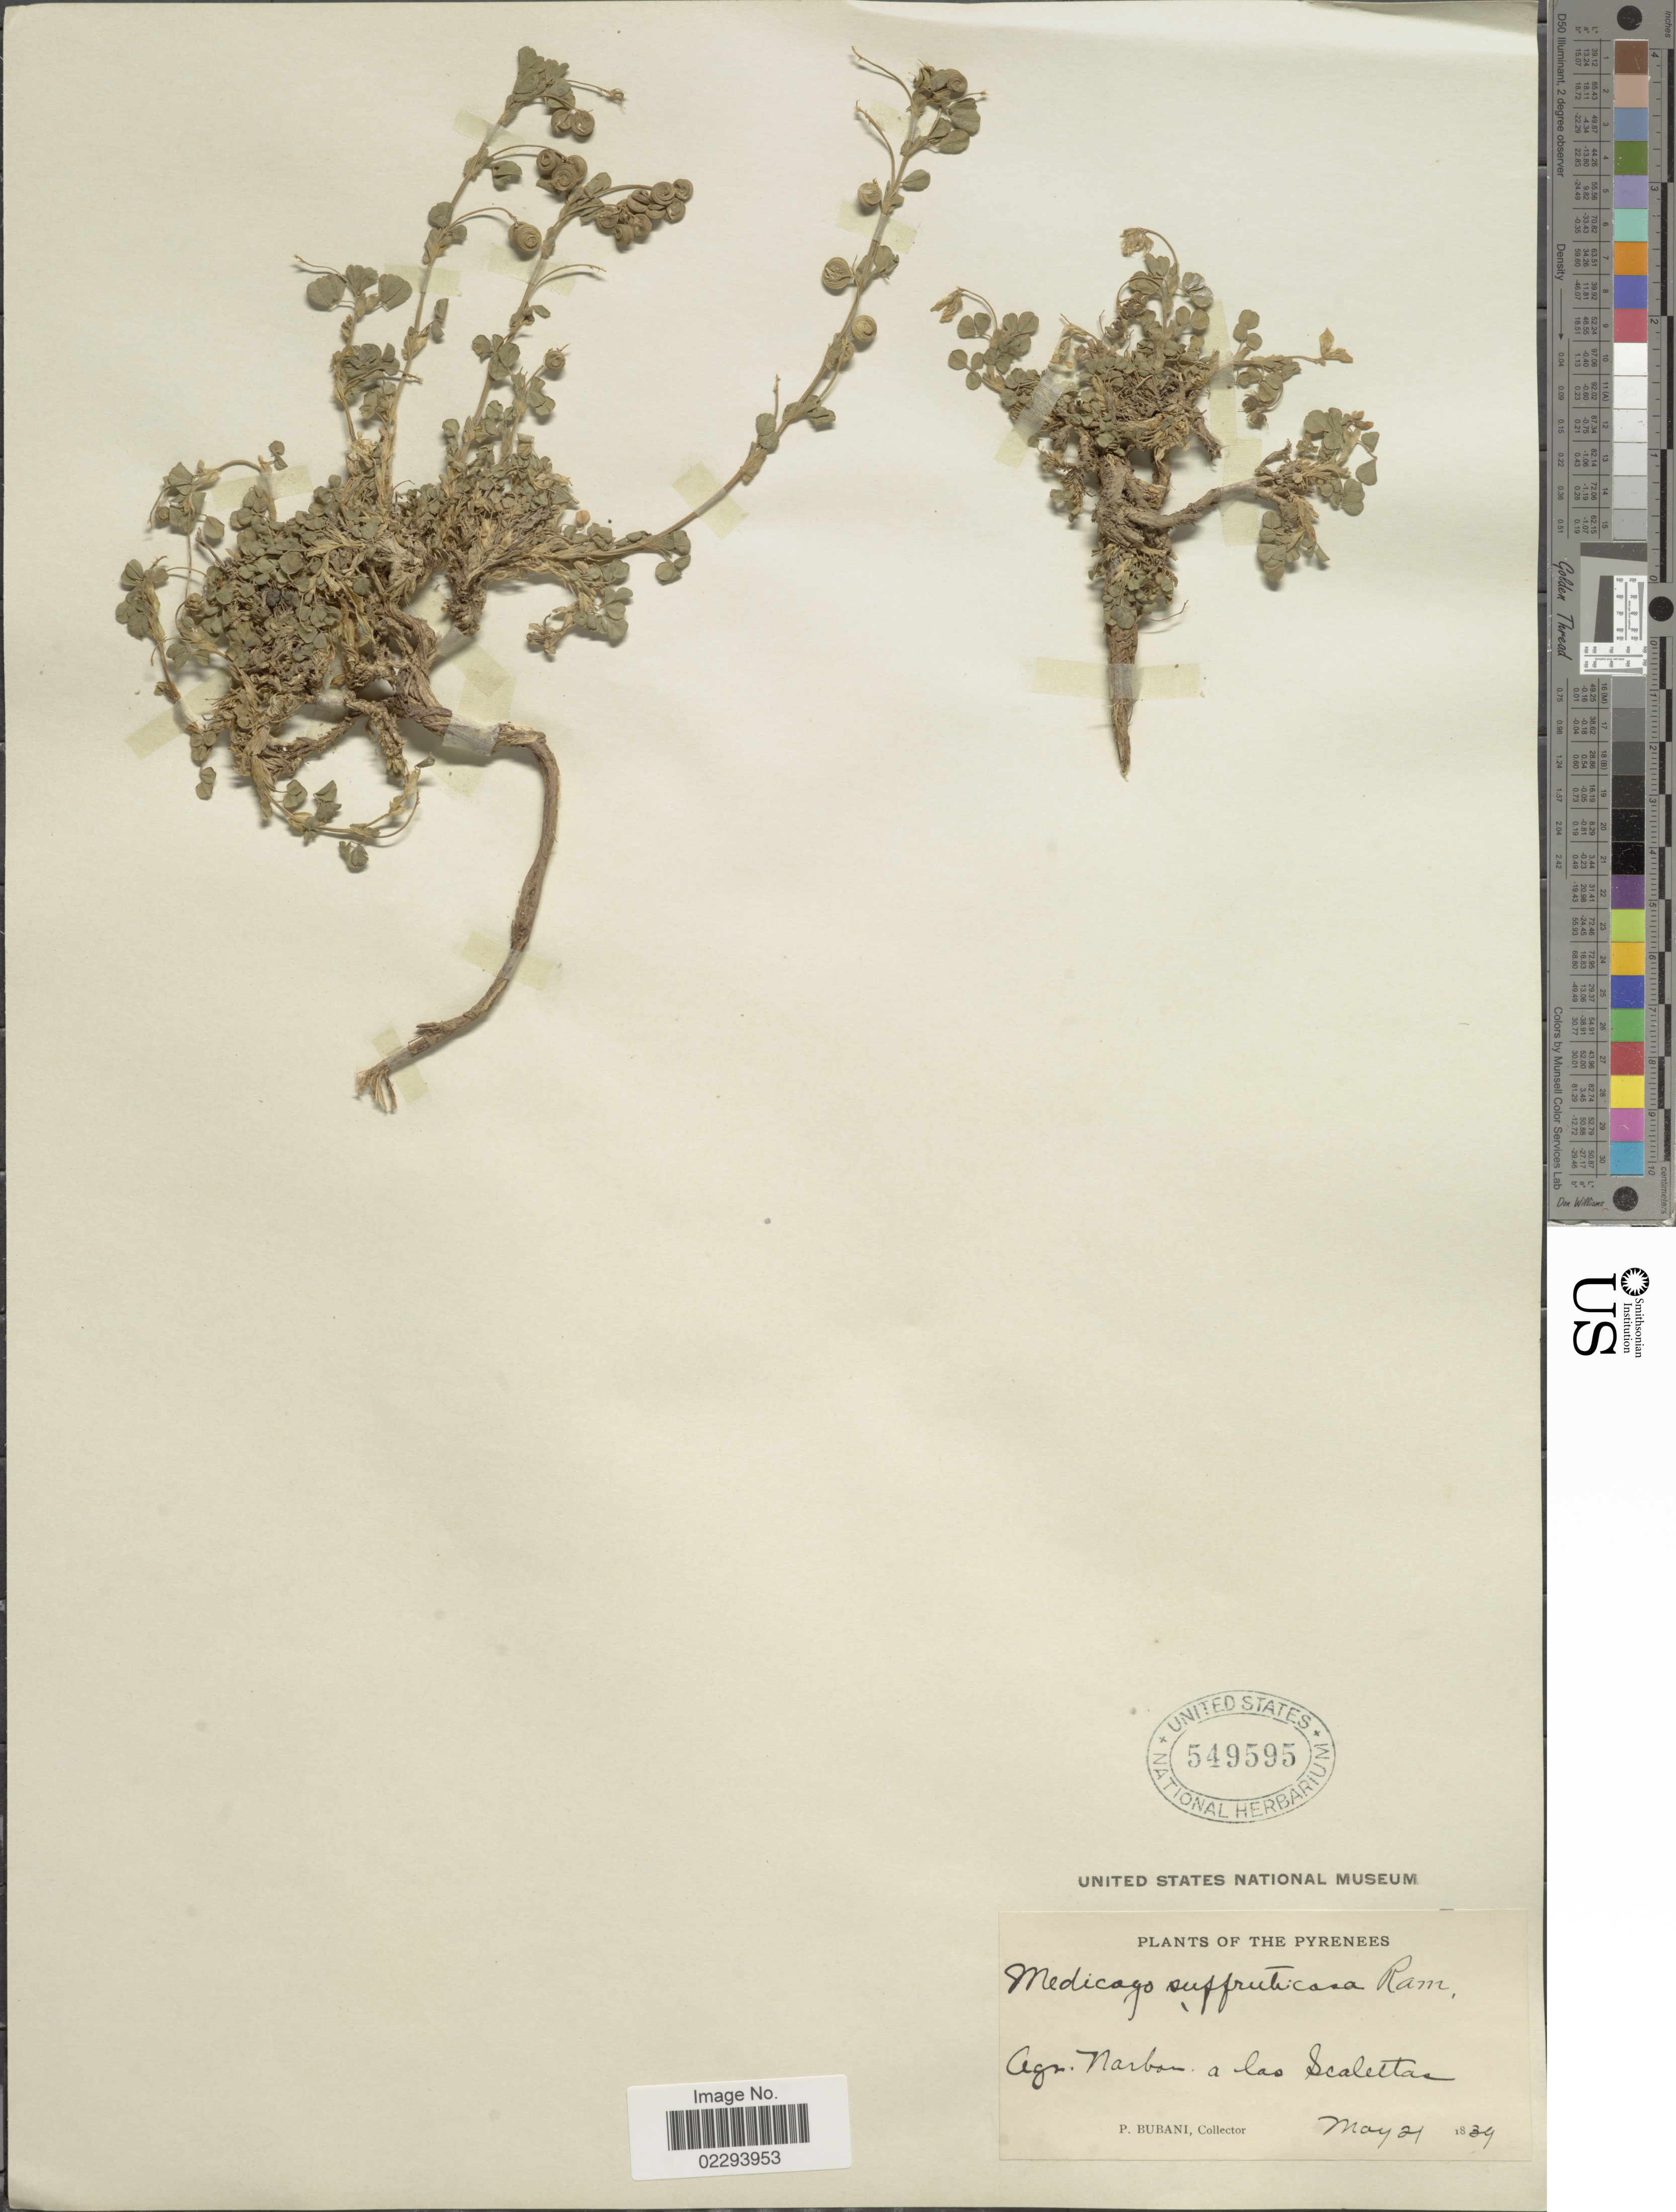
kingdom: Plantae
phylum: Tracheophyta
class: Magnoliopsida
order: Fabales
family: Fabaceae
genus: Medicago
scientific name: Medicago suffruticosa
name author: DC.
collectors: P. Bubani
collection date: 1839-05-21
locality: Pyrenees, Agr. Narbon [interpreted] a las Scaleltas [interpreted].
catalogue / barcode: US 549595